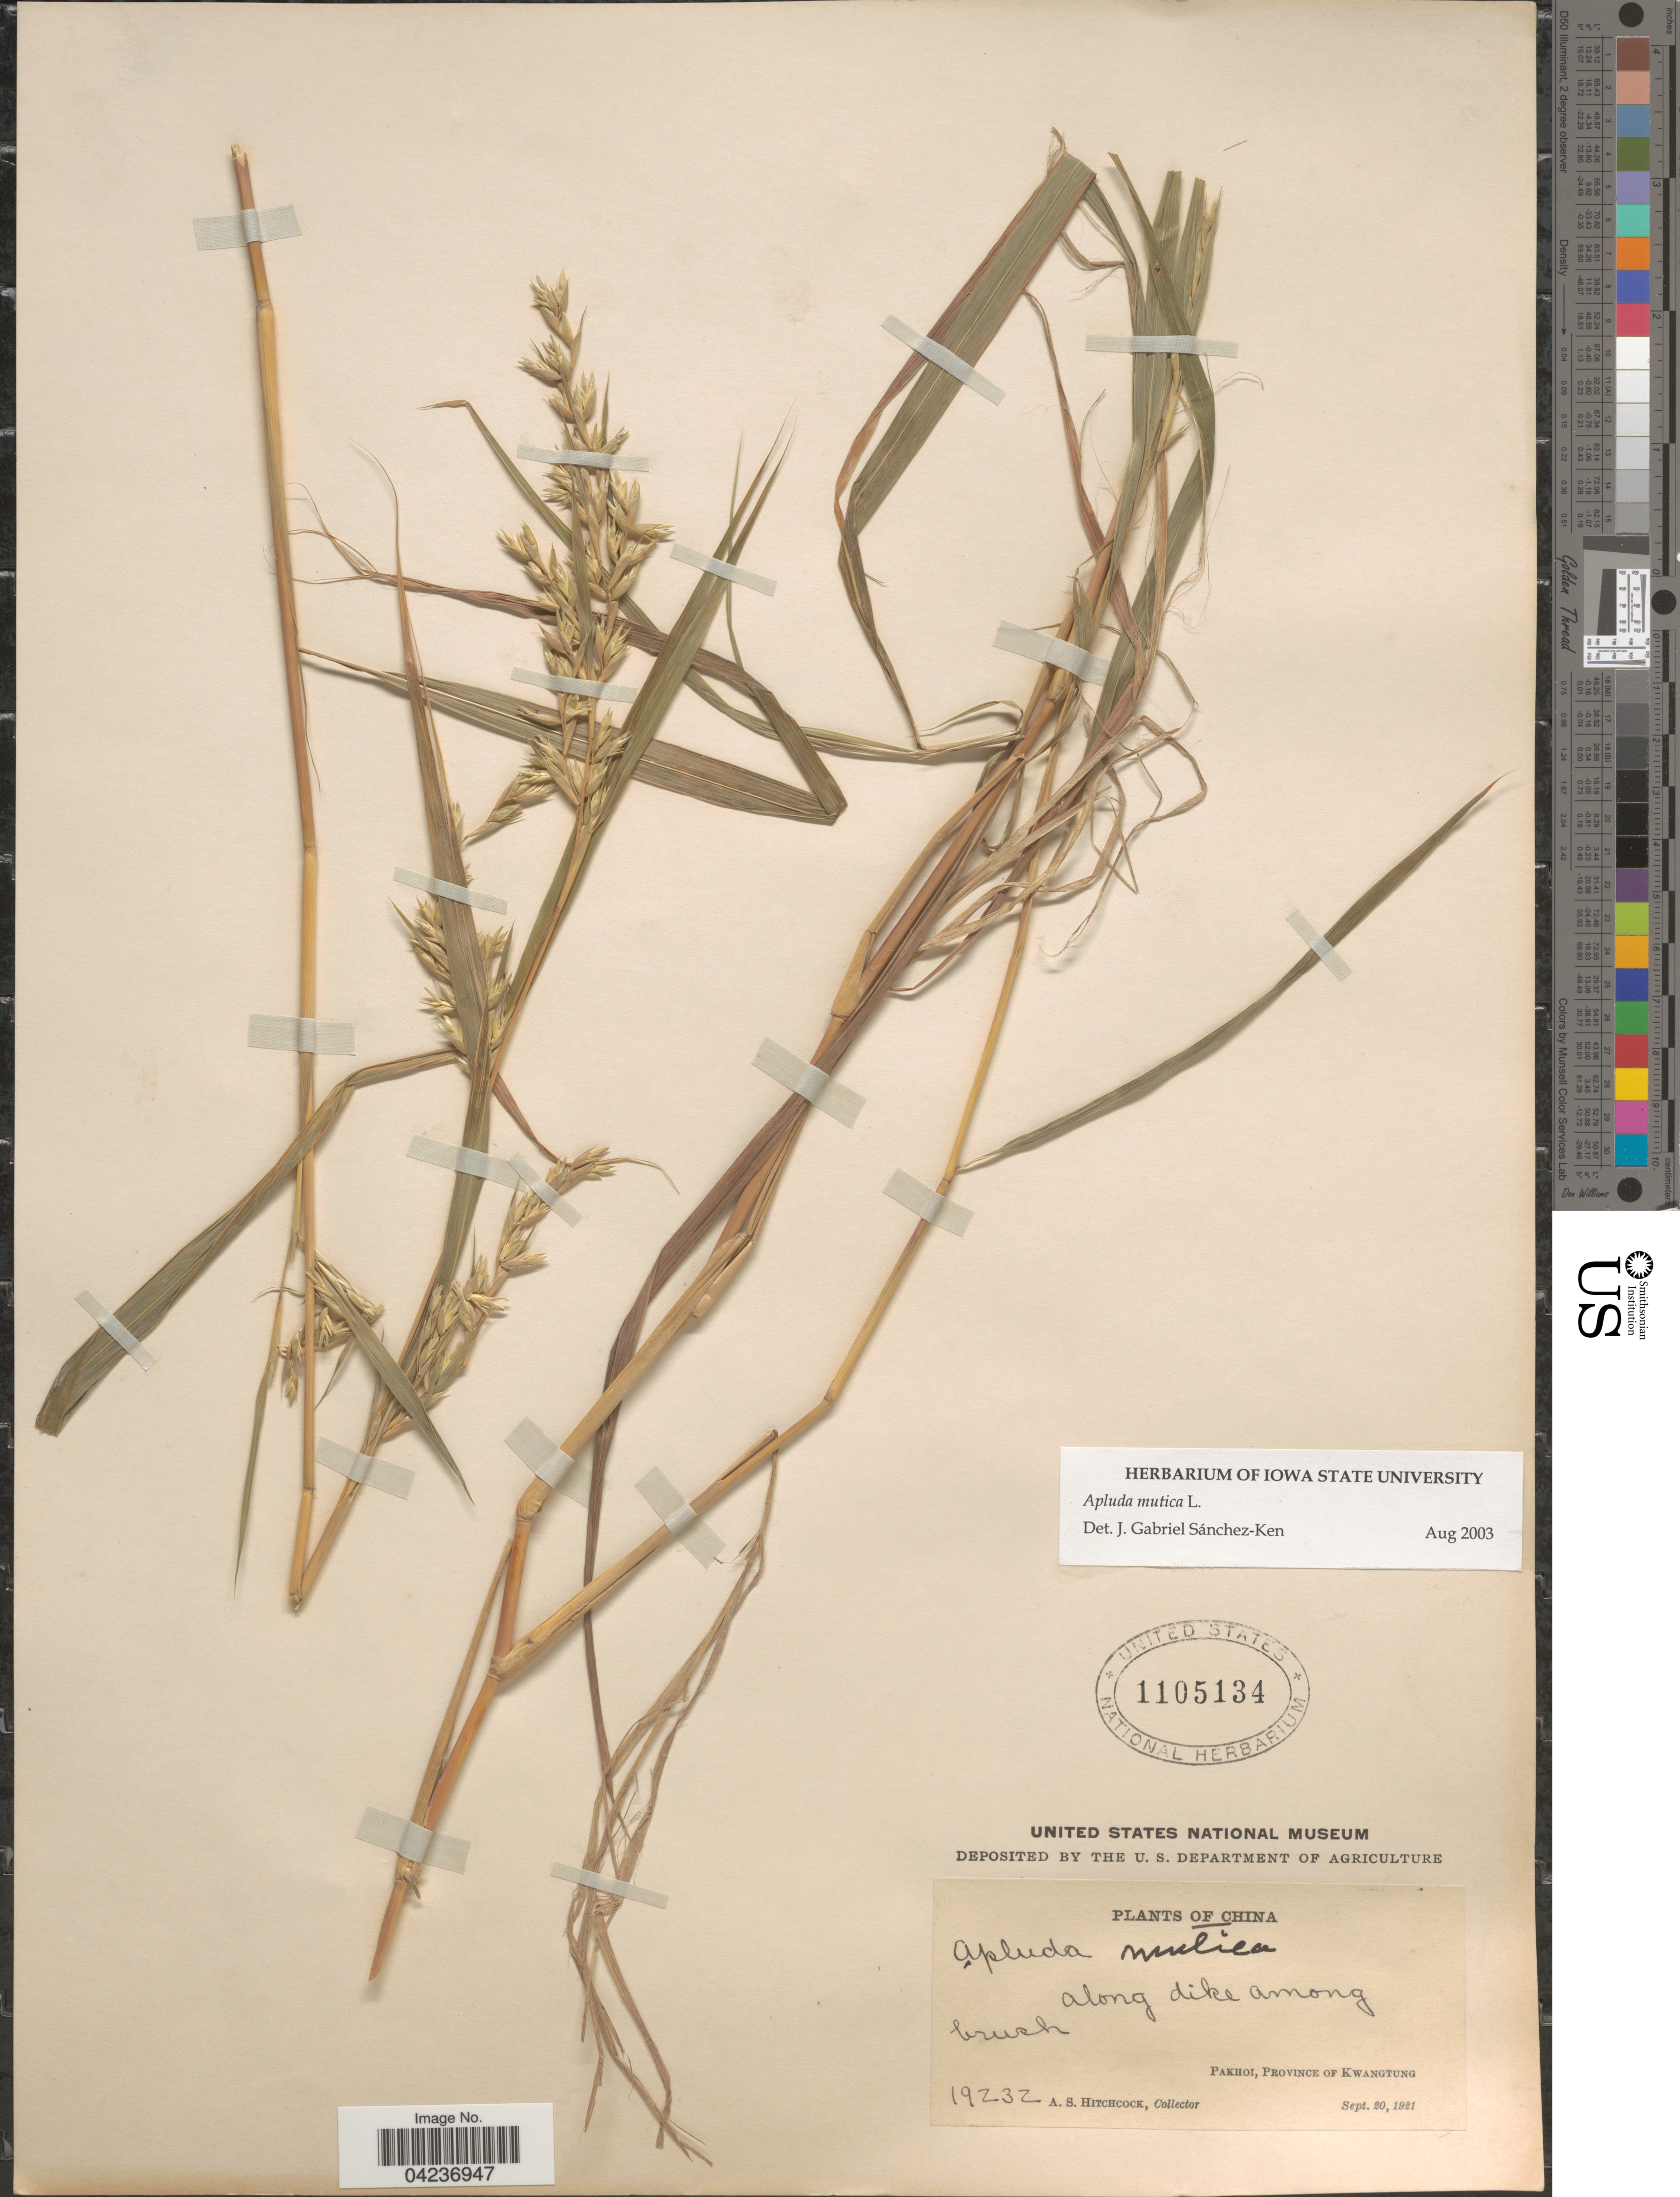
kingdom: Plantae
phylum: Tracheophyta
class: Liliopsida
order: Poales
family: Poaceae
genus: Apluda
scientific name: Apluda mutica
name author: L.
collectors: A. S. Hitchcock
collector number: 19232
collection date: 1921-09-20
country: China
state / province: Guangdong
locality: Along dike among brush. Pakhoi, Province of Kwangtung.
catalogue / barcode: US 1105134